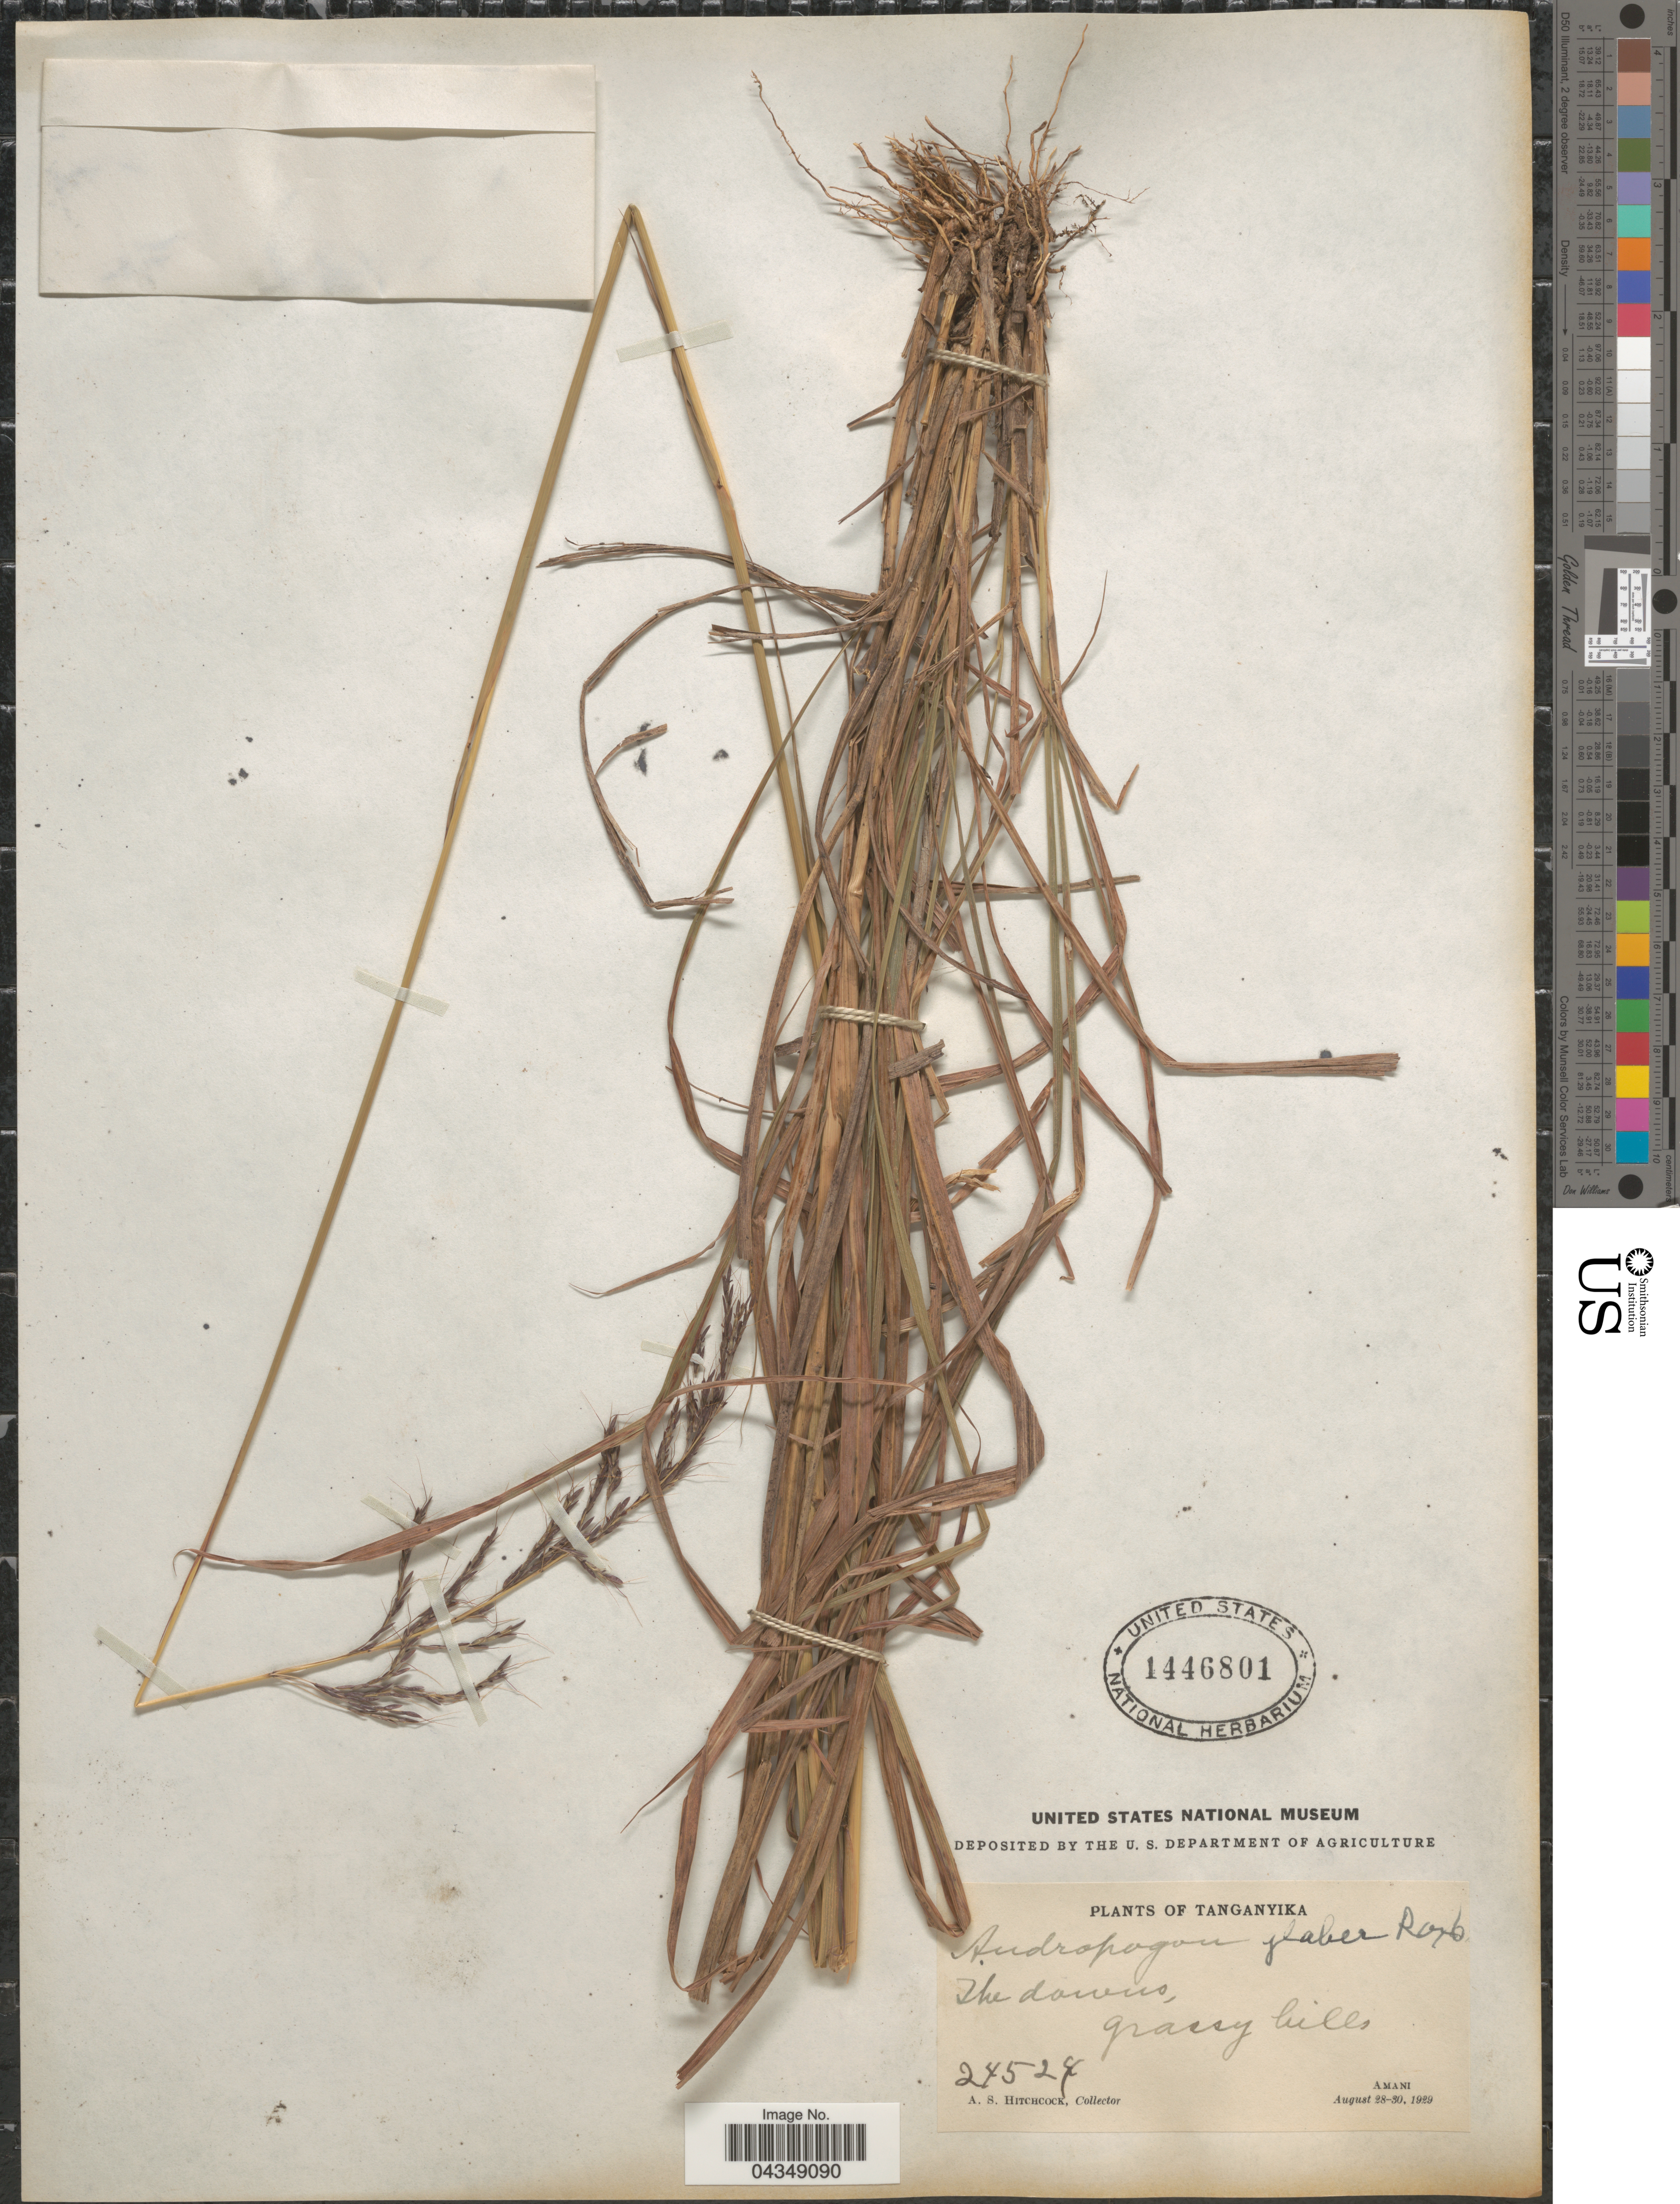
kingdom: Plantae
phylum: Tracheophyta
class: Liliopsida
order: Poales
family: Poaceae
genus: Bothriochloa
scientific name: Bothriochloa bladhii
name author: (Retz.) S.T. Blake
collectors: A. S. Hitchcock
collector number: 24524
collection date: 1929-08-28/1929-08-30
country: Tanzania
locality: The downs, grassy hills. Amani.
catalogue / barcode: US 1446801